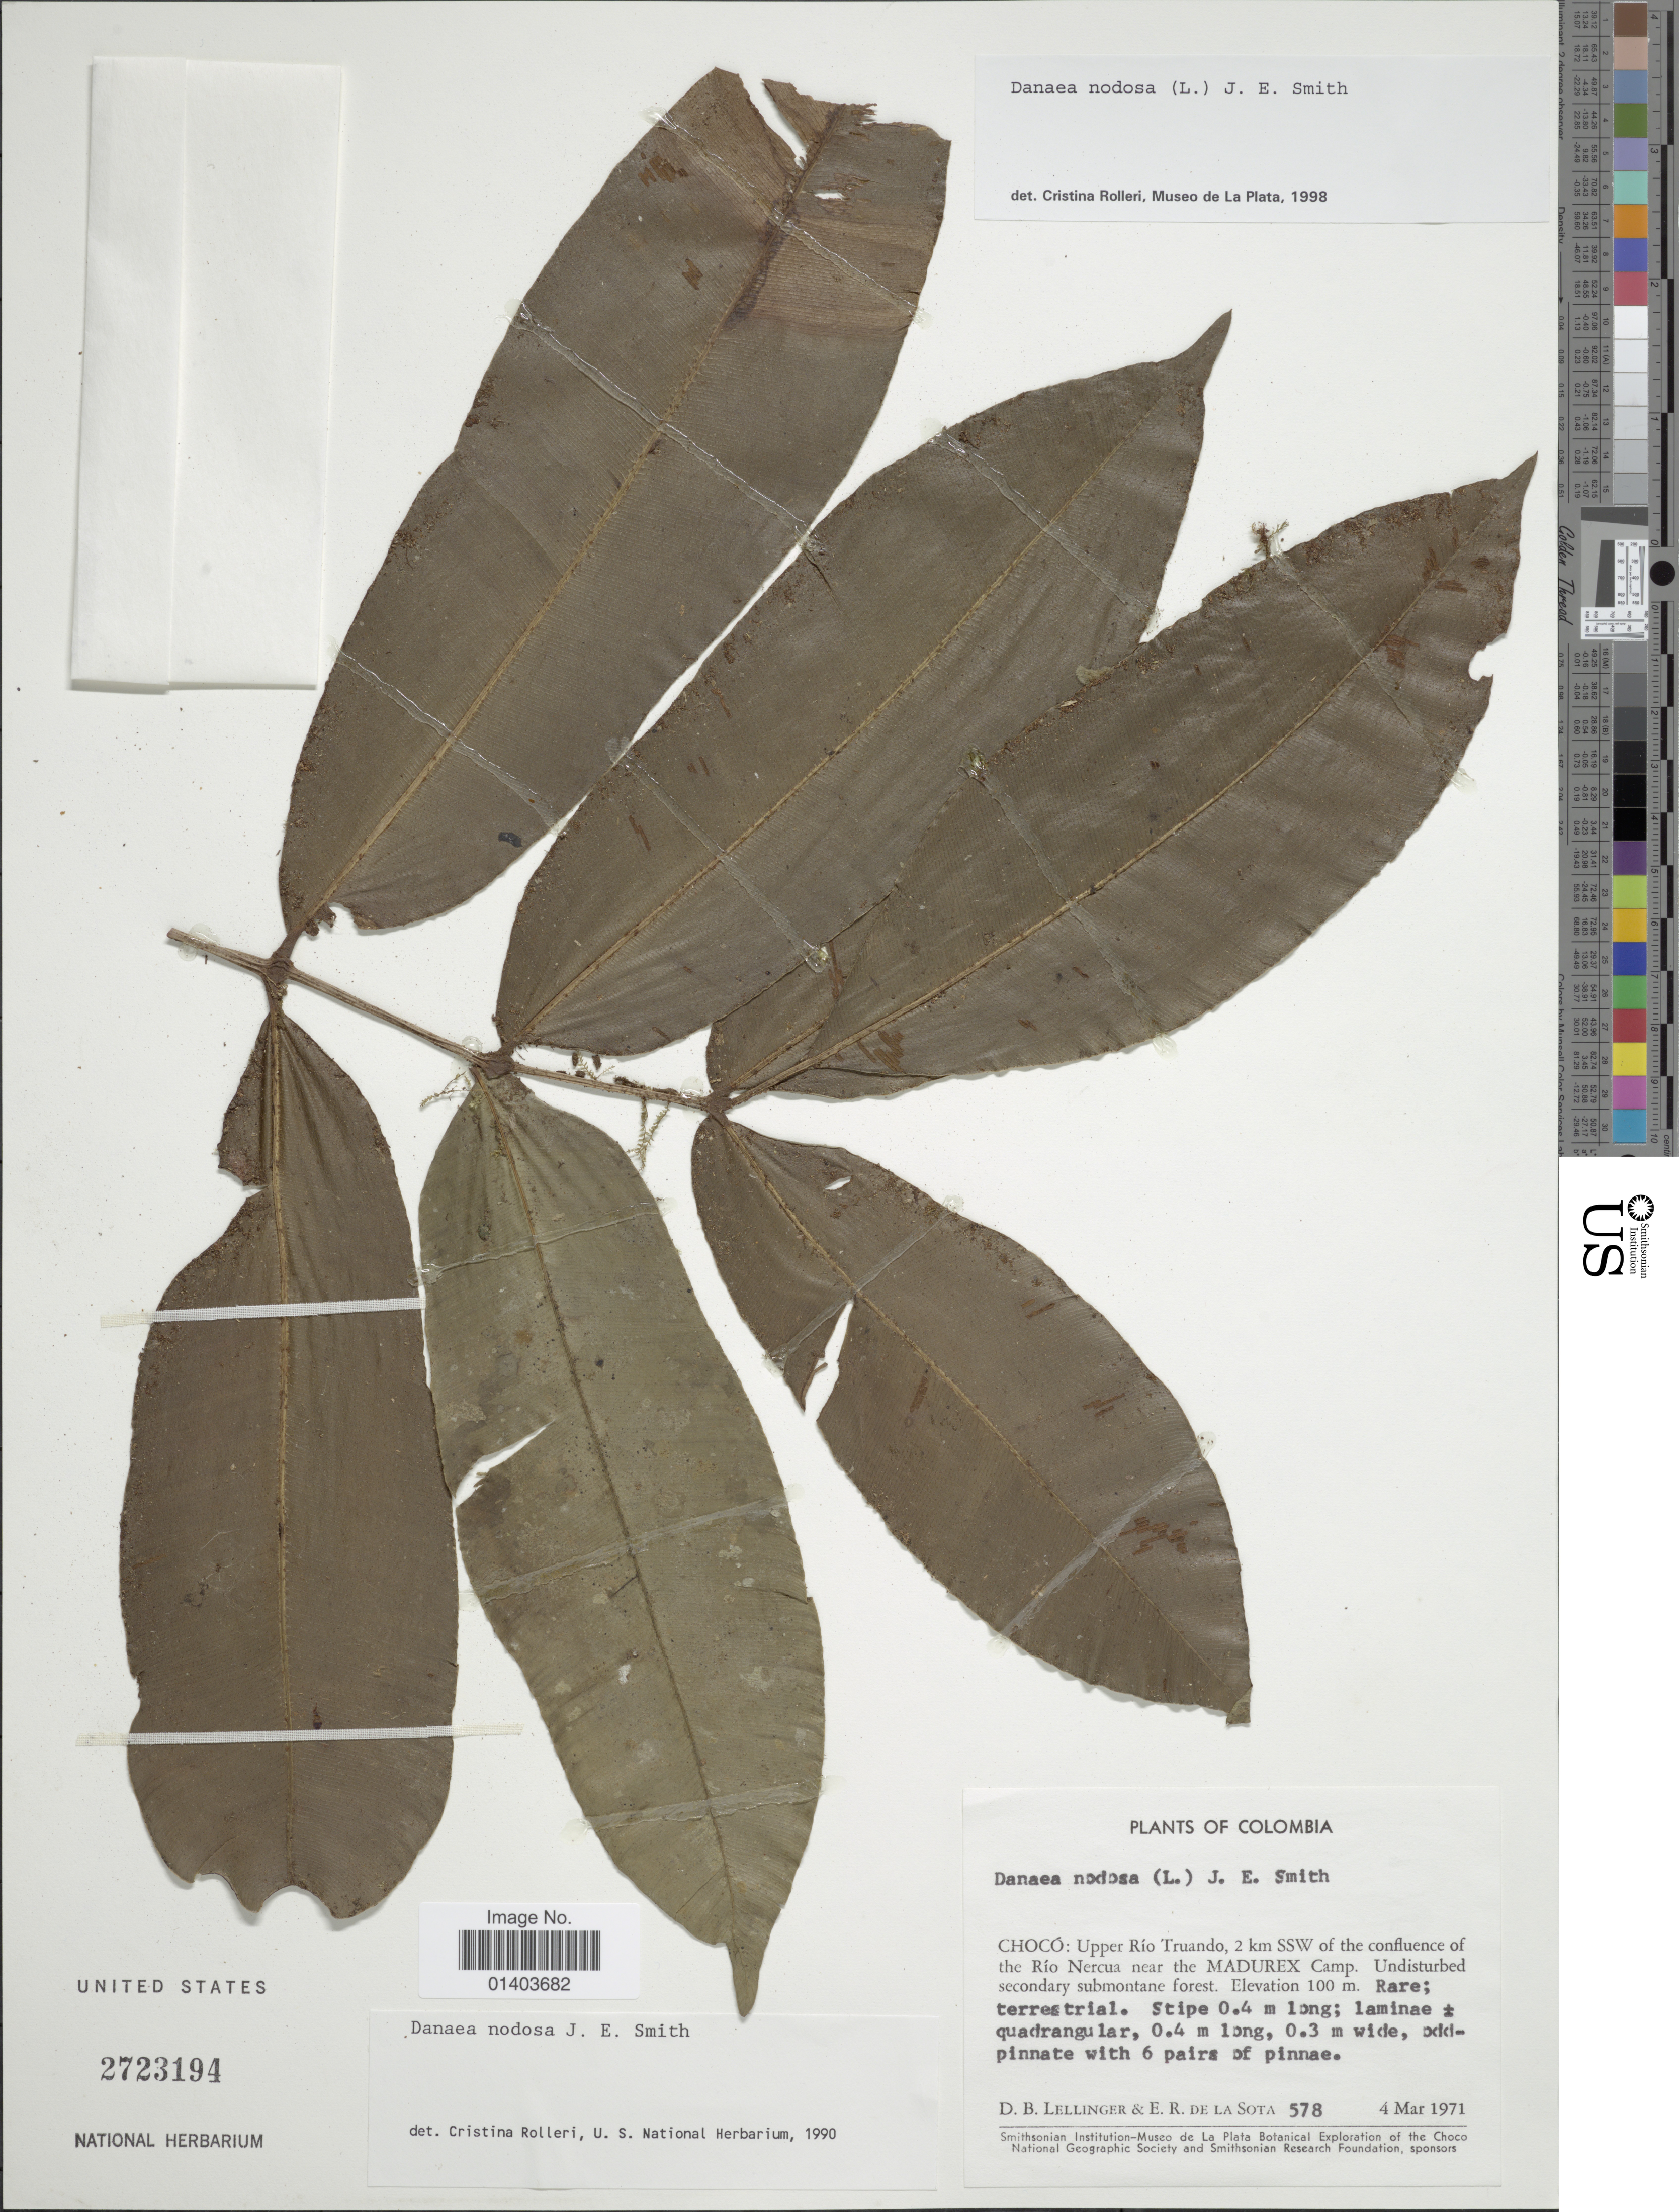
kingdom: Plantae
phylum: Tracheophyta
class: Polypodiopsida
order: Marattiales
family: Marattiaceae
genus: Danaea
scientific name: Danaea nodosa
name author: (L.) Sm.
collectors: D. B. Lellinger & E. R. de la Sota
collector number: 578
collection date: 1971-03-04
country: Colombia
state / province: Chocó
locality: Upper Río Truando, 2 km SSW of the confluence of the Río Nercua near the MADUREX Camp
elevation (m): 100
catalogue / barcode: US 2723194